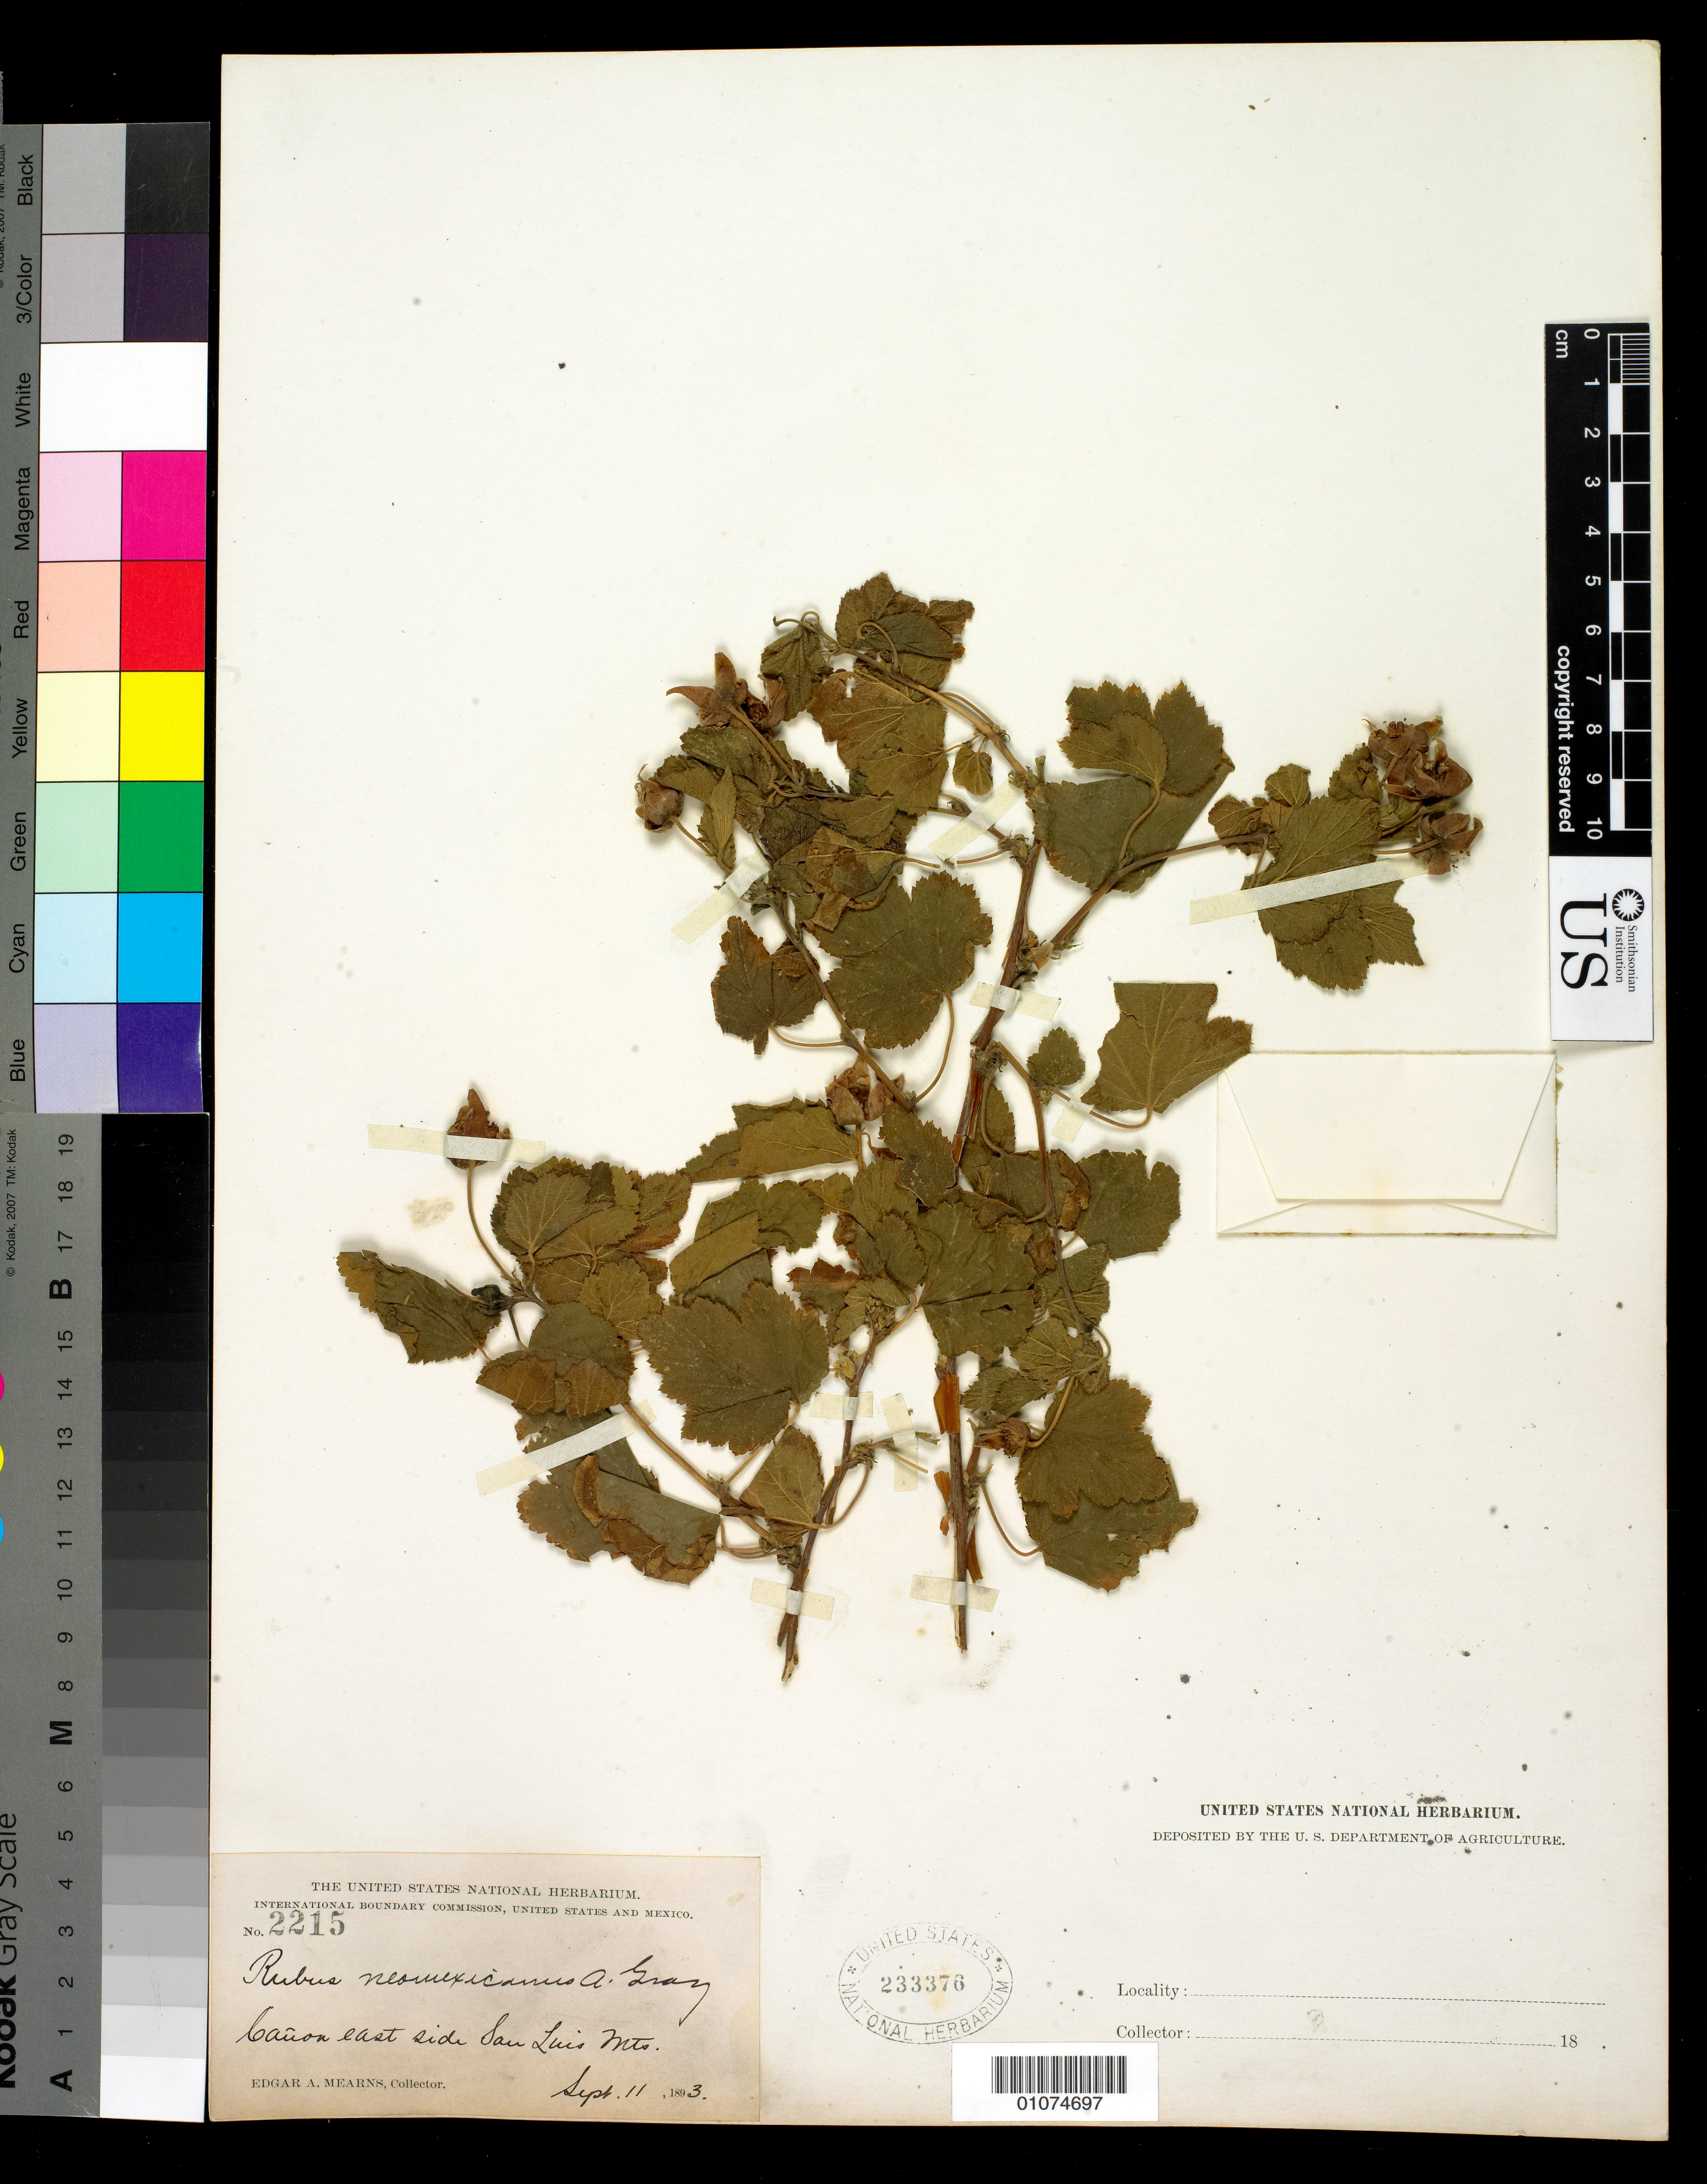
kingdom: Plantae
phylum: Tracheophyta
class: Magnoliopsida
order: Rosales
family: Rosaceae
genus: Rubus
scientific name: Rubus neomexicanus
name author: A. Gray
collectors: E. A. Mearns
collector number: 2215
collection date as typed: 11 Sep 1893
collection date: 1893-09-11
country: United States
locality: Canon east side San Luis Mts.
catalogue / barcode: US 233376